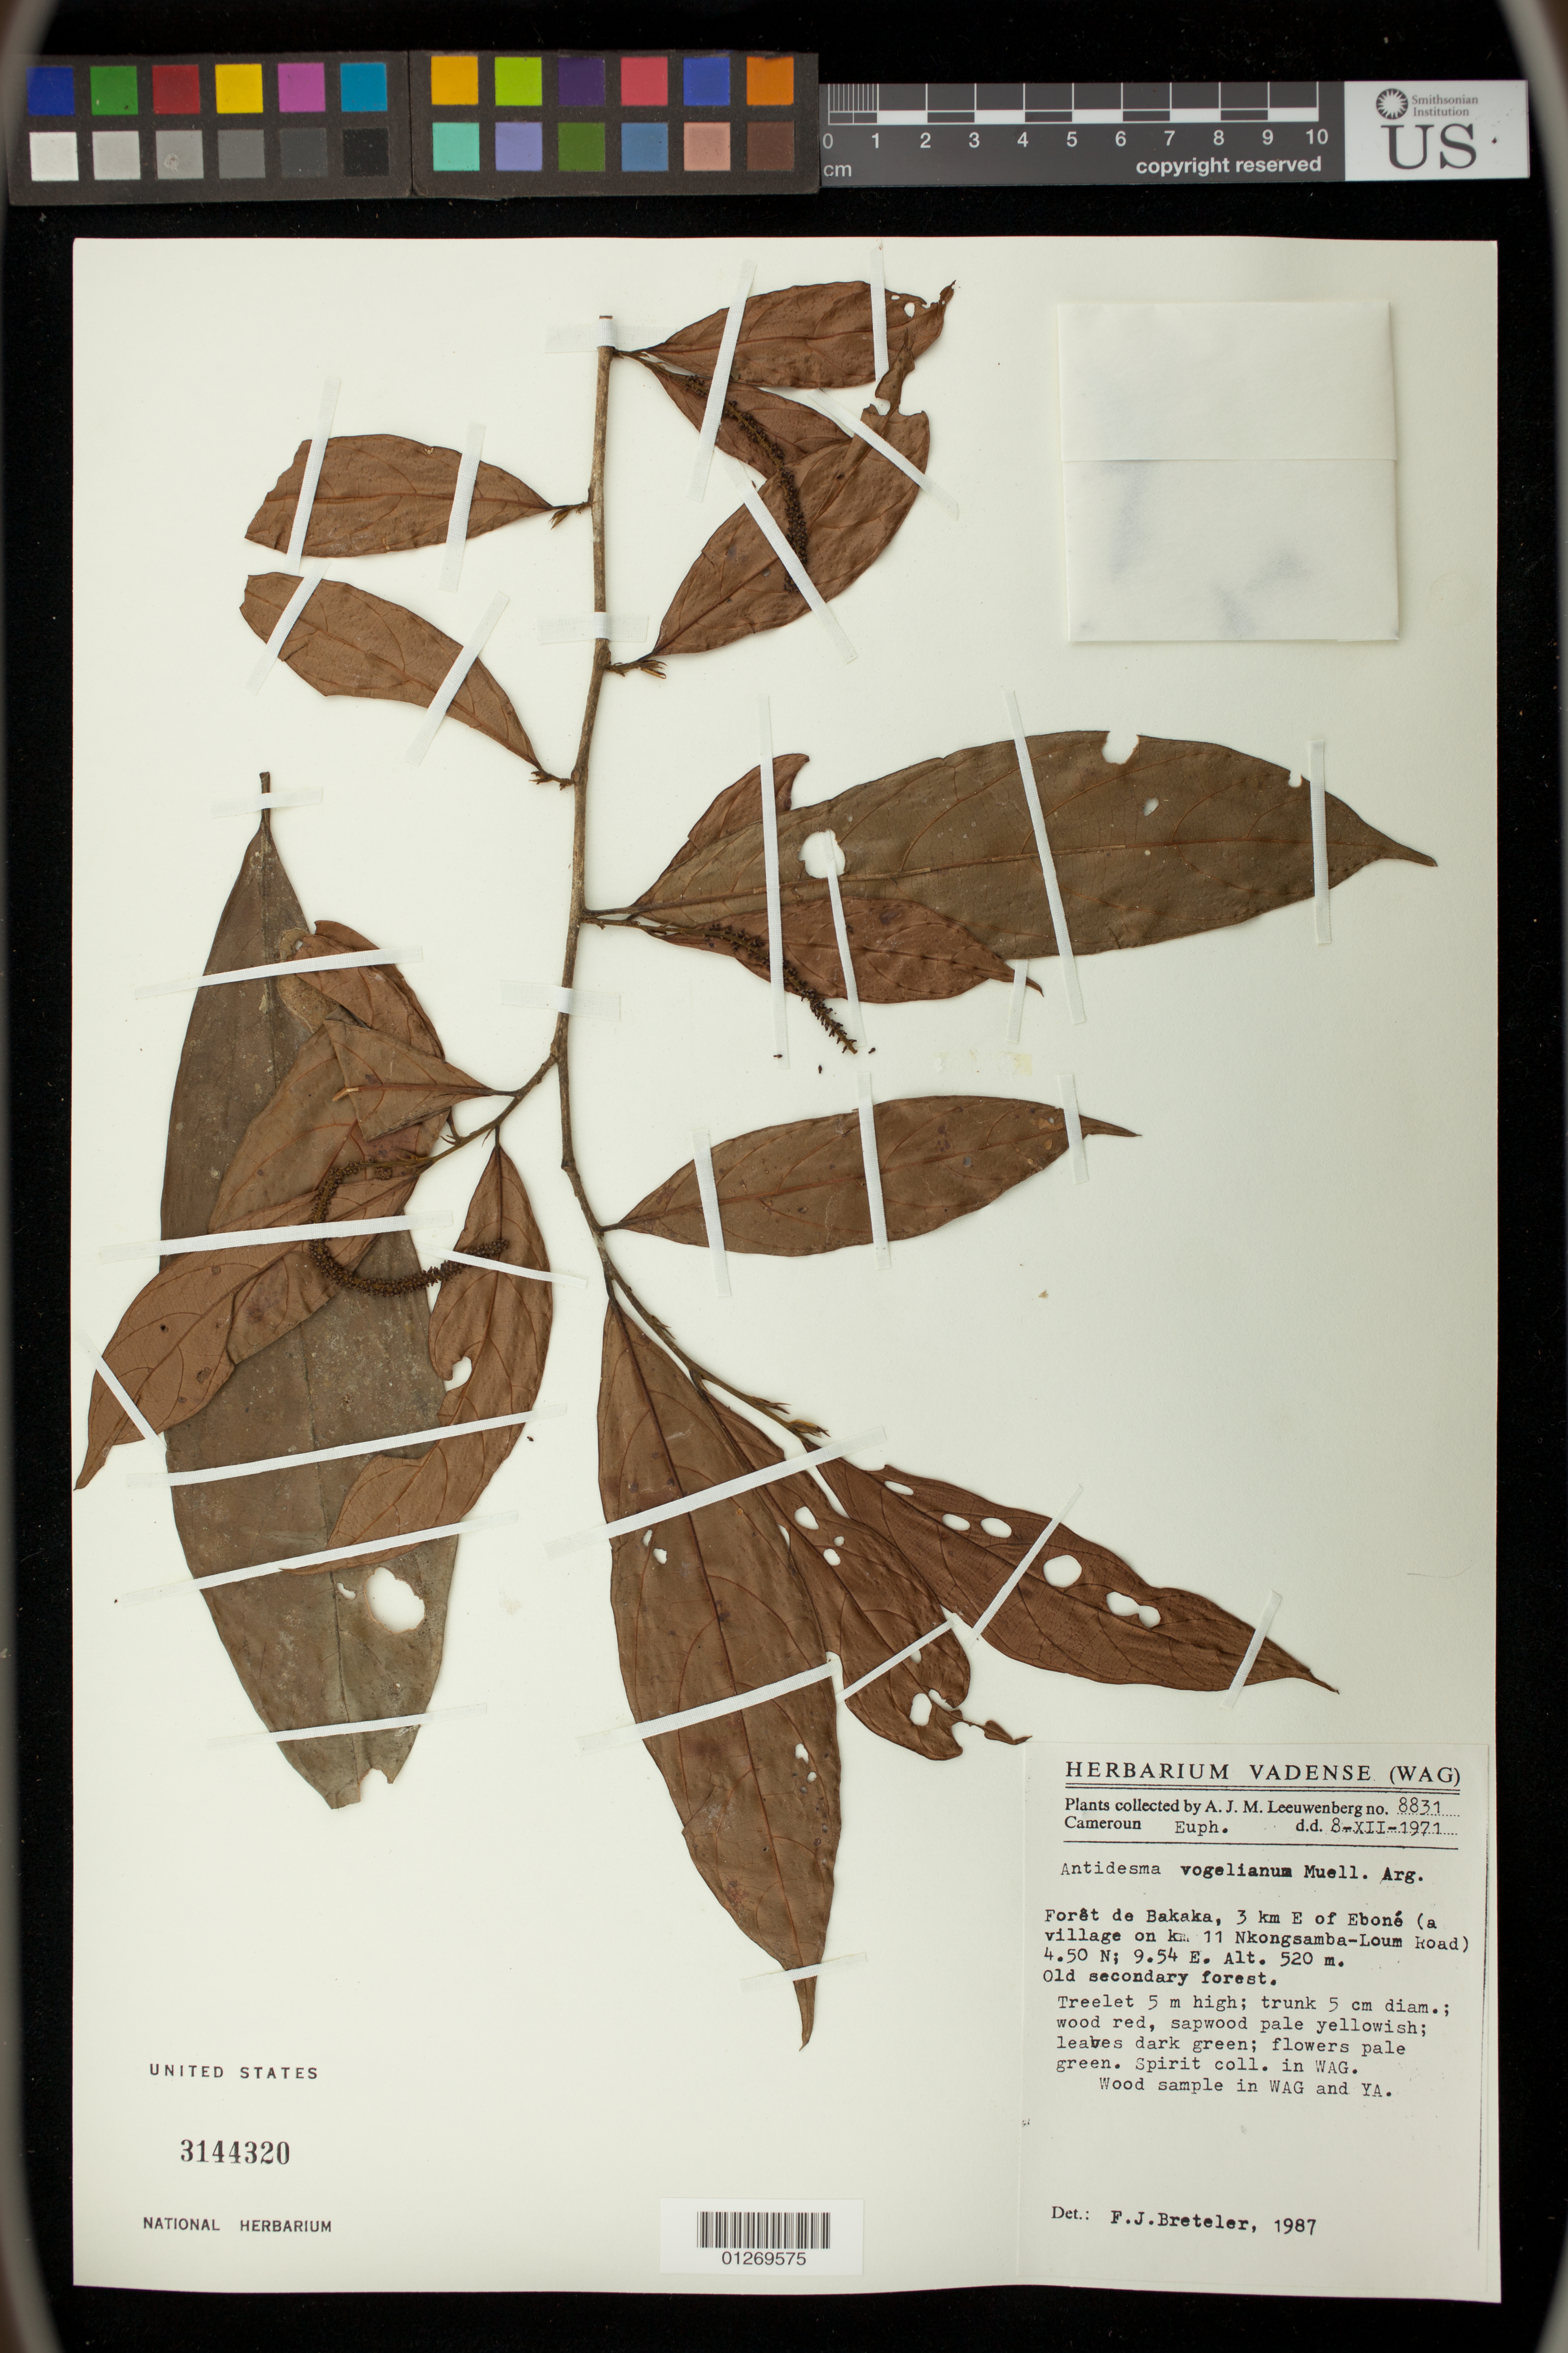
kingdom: Plantae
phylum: Tracheophyta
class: Magnoliopsida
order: Malpighiales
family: Phyllanthaceae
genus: Antidesma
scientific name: Antidesma vogelianum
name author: Müll. Arg.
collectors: A. J. M. Leeuwenberg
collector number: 8831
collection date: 1971-12-08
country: Cameroon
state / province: Littoral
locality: Foret de Bakaka, 3km E of Eboné (a village on km 11 Nkongsamba-Loum Road)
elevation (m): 520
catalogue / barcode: US 3144320